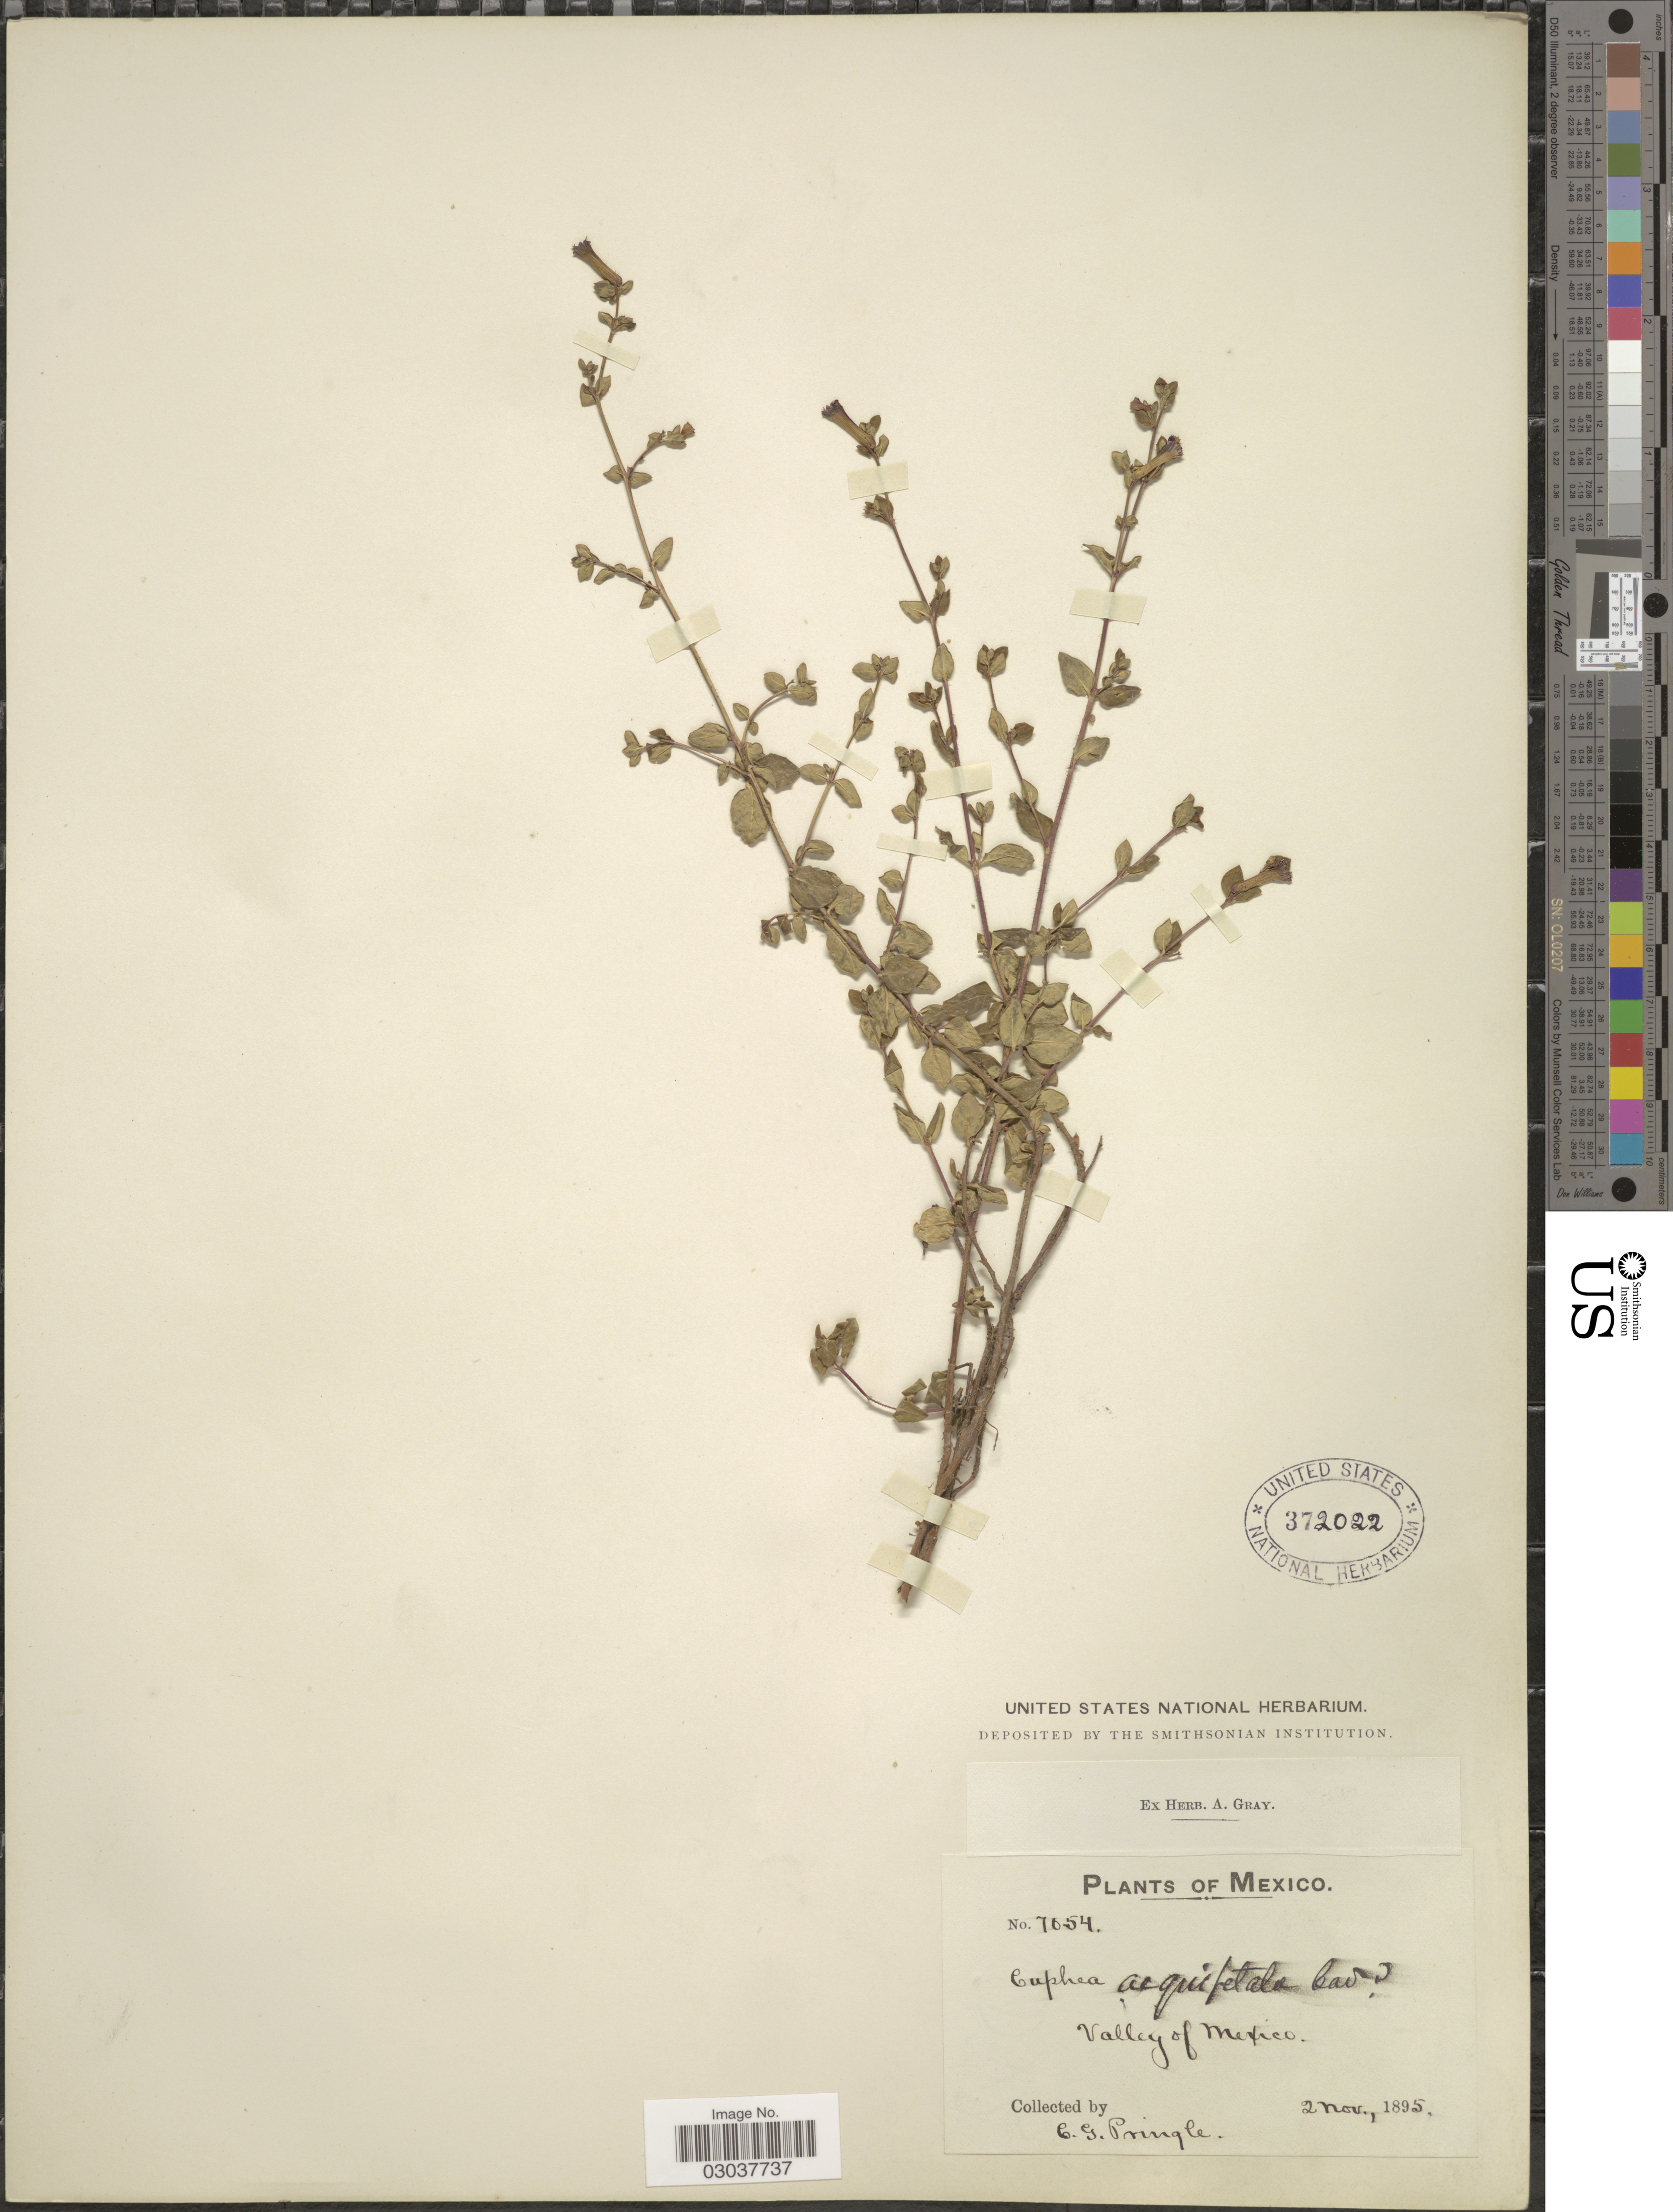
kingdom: Plantae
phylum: Tracheophyta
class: Magnoliopsida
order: Myrtales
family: Lythraceae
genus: Cuphea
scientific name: Cuphea aequipetala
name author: Cav.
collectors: C. G. Pringle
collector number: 7054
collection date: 1895-11-02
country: Mexico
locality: Valley of Mexico.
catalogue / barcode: US 372022